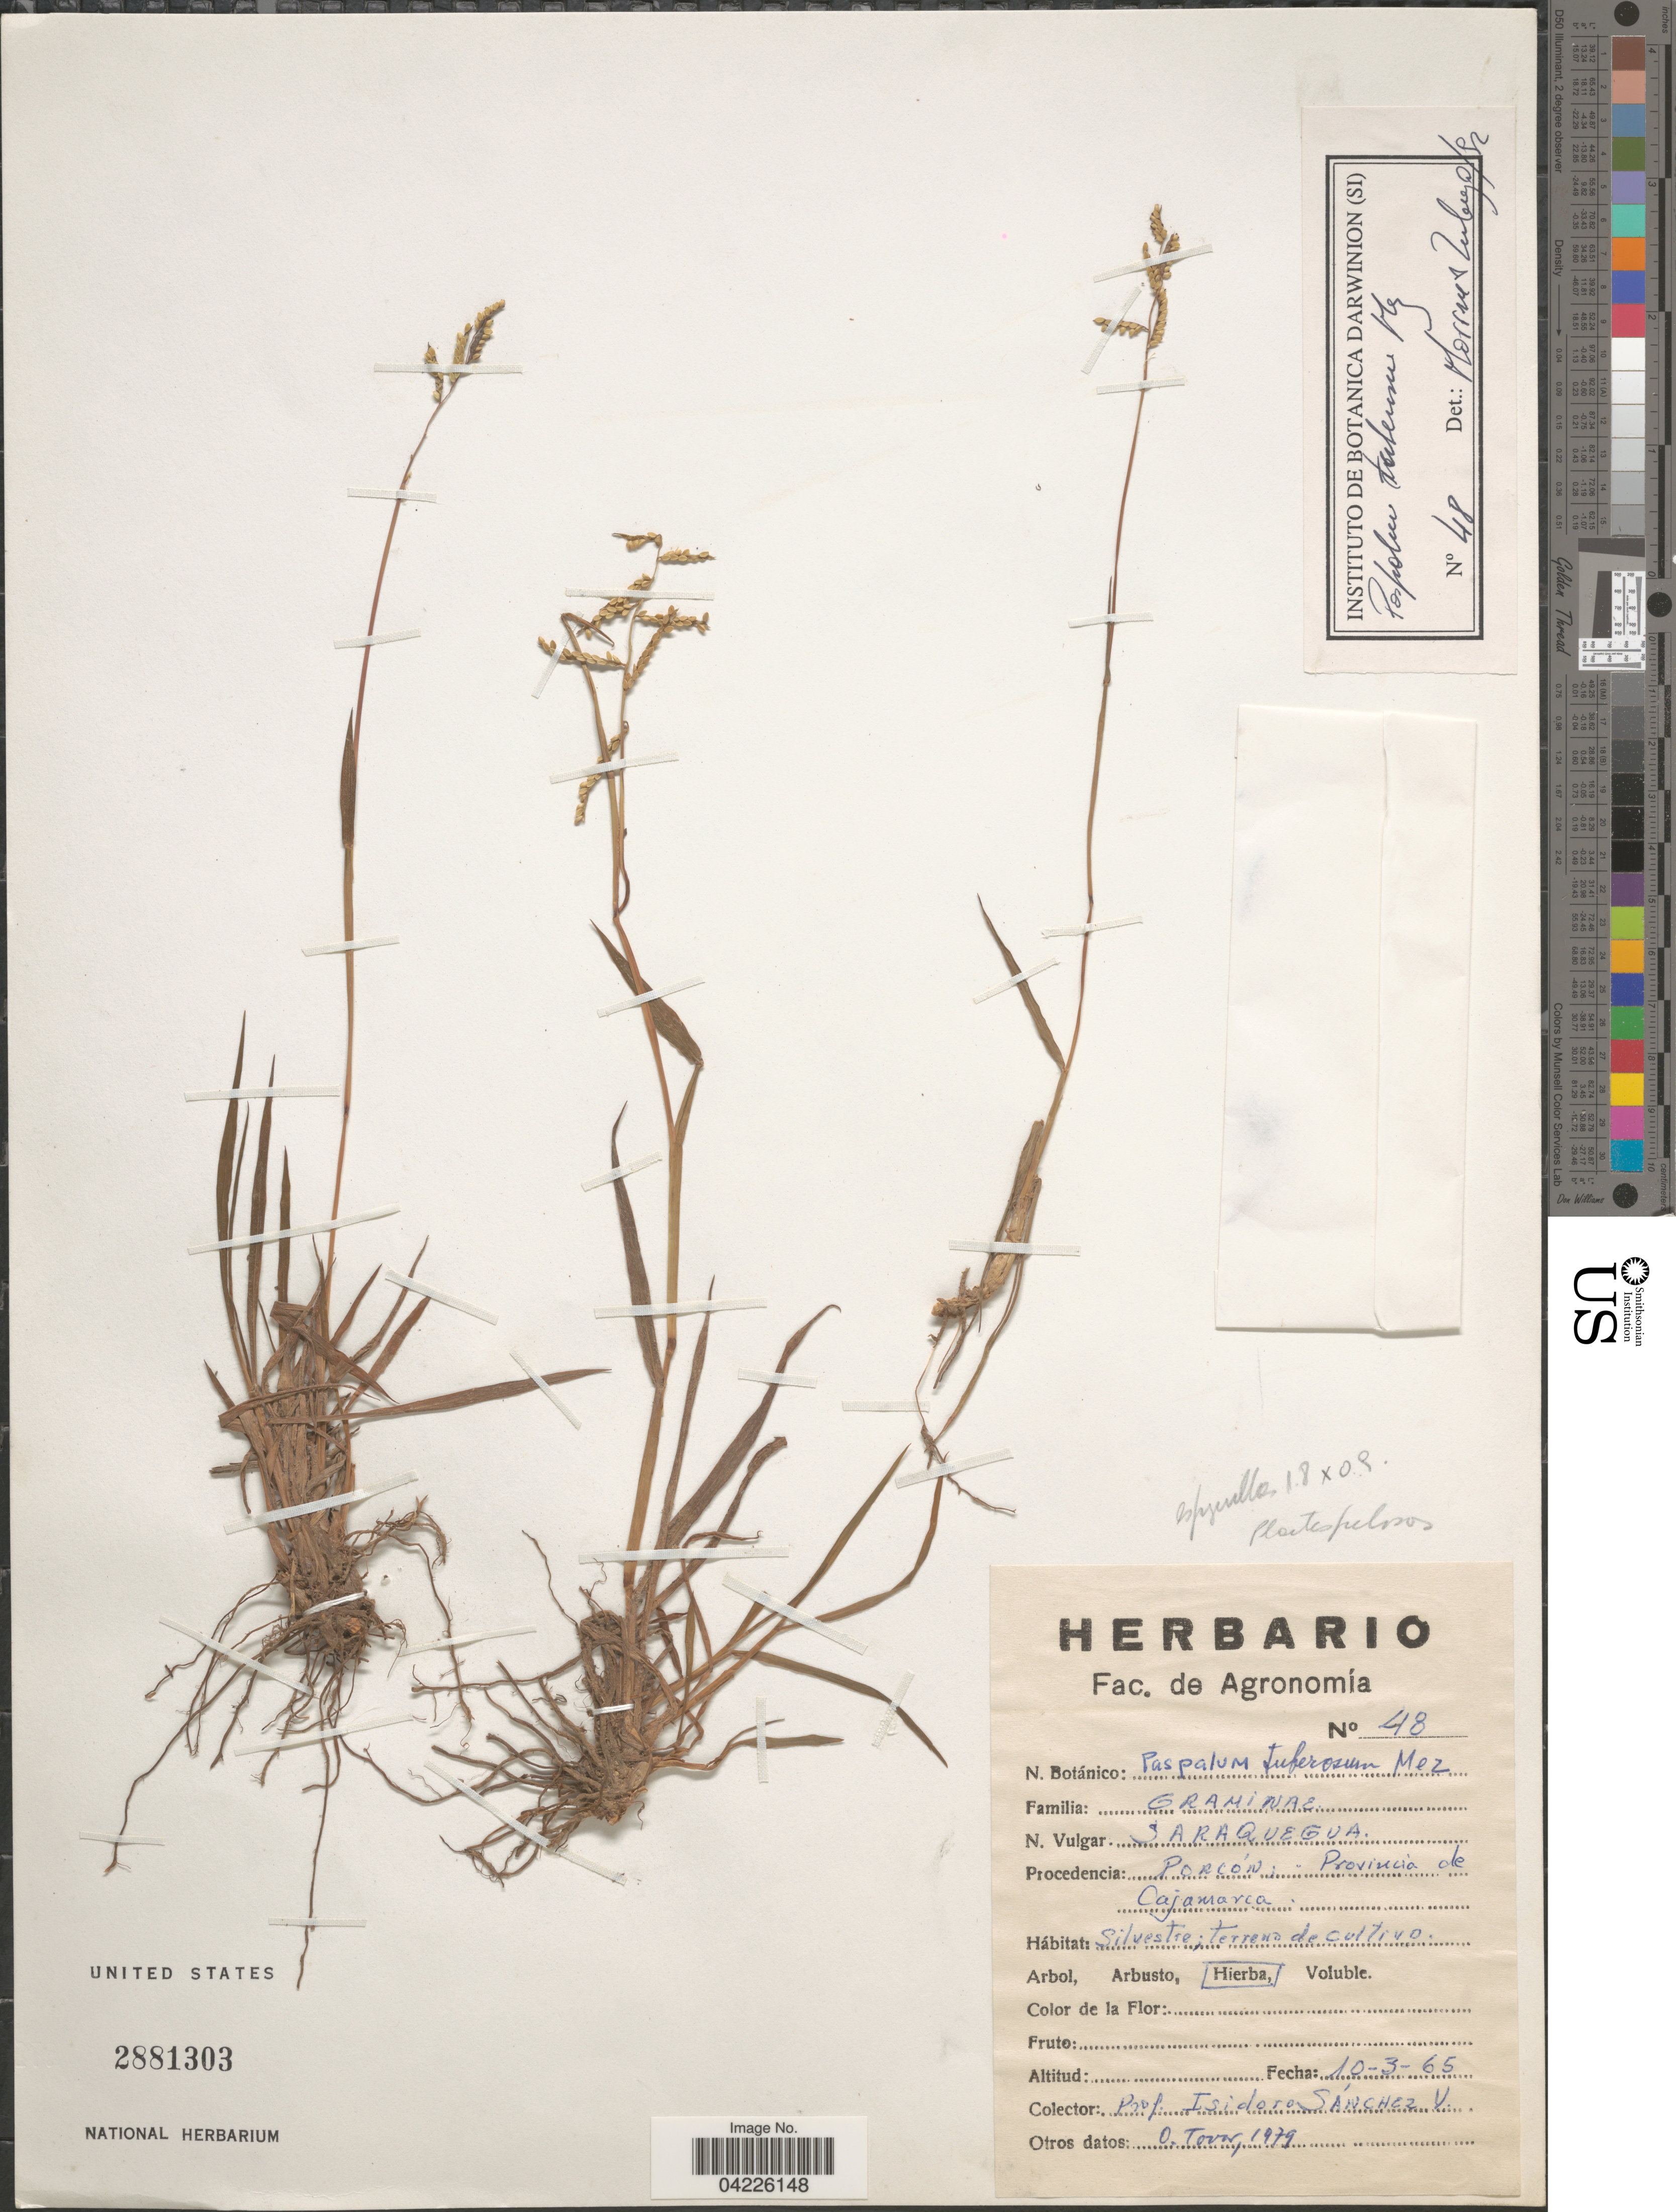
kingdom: Plantae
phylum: Tracheophyta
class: Liliopsida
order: Poales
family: Poaceae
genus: Paspalum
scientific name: Paspalum tuberosum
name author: Mez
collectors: I. M. Sánchez Vega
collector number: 48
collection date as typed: Transcribed d/m/y: 10/3/65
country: Peru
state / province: Cajamarca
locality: Procedencia: Porcón; Provincia de Cajamarca.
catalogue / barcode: US 2881303